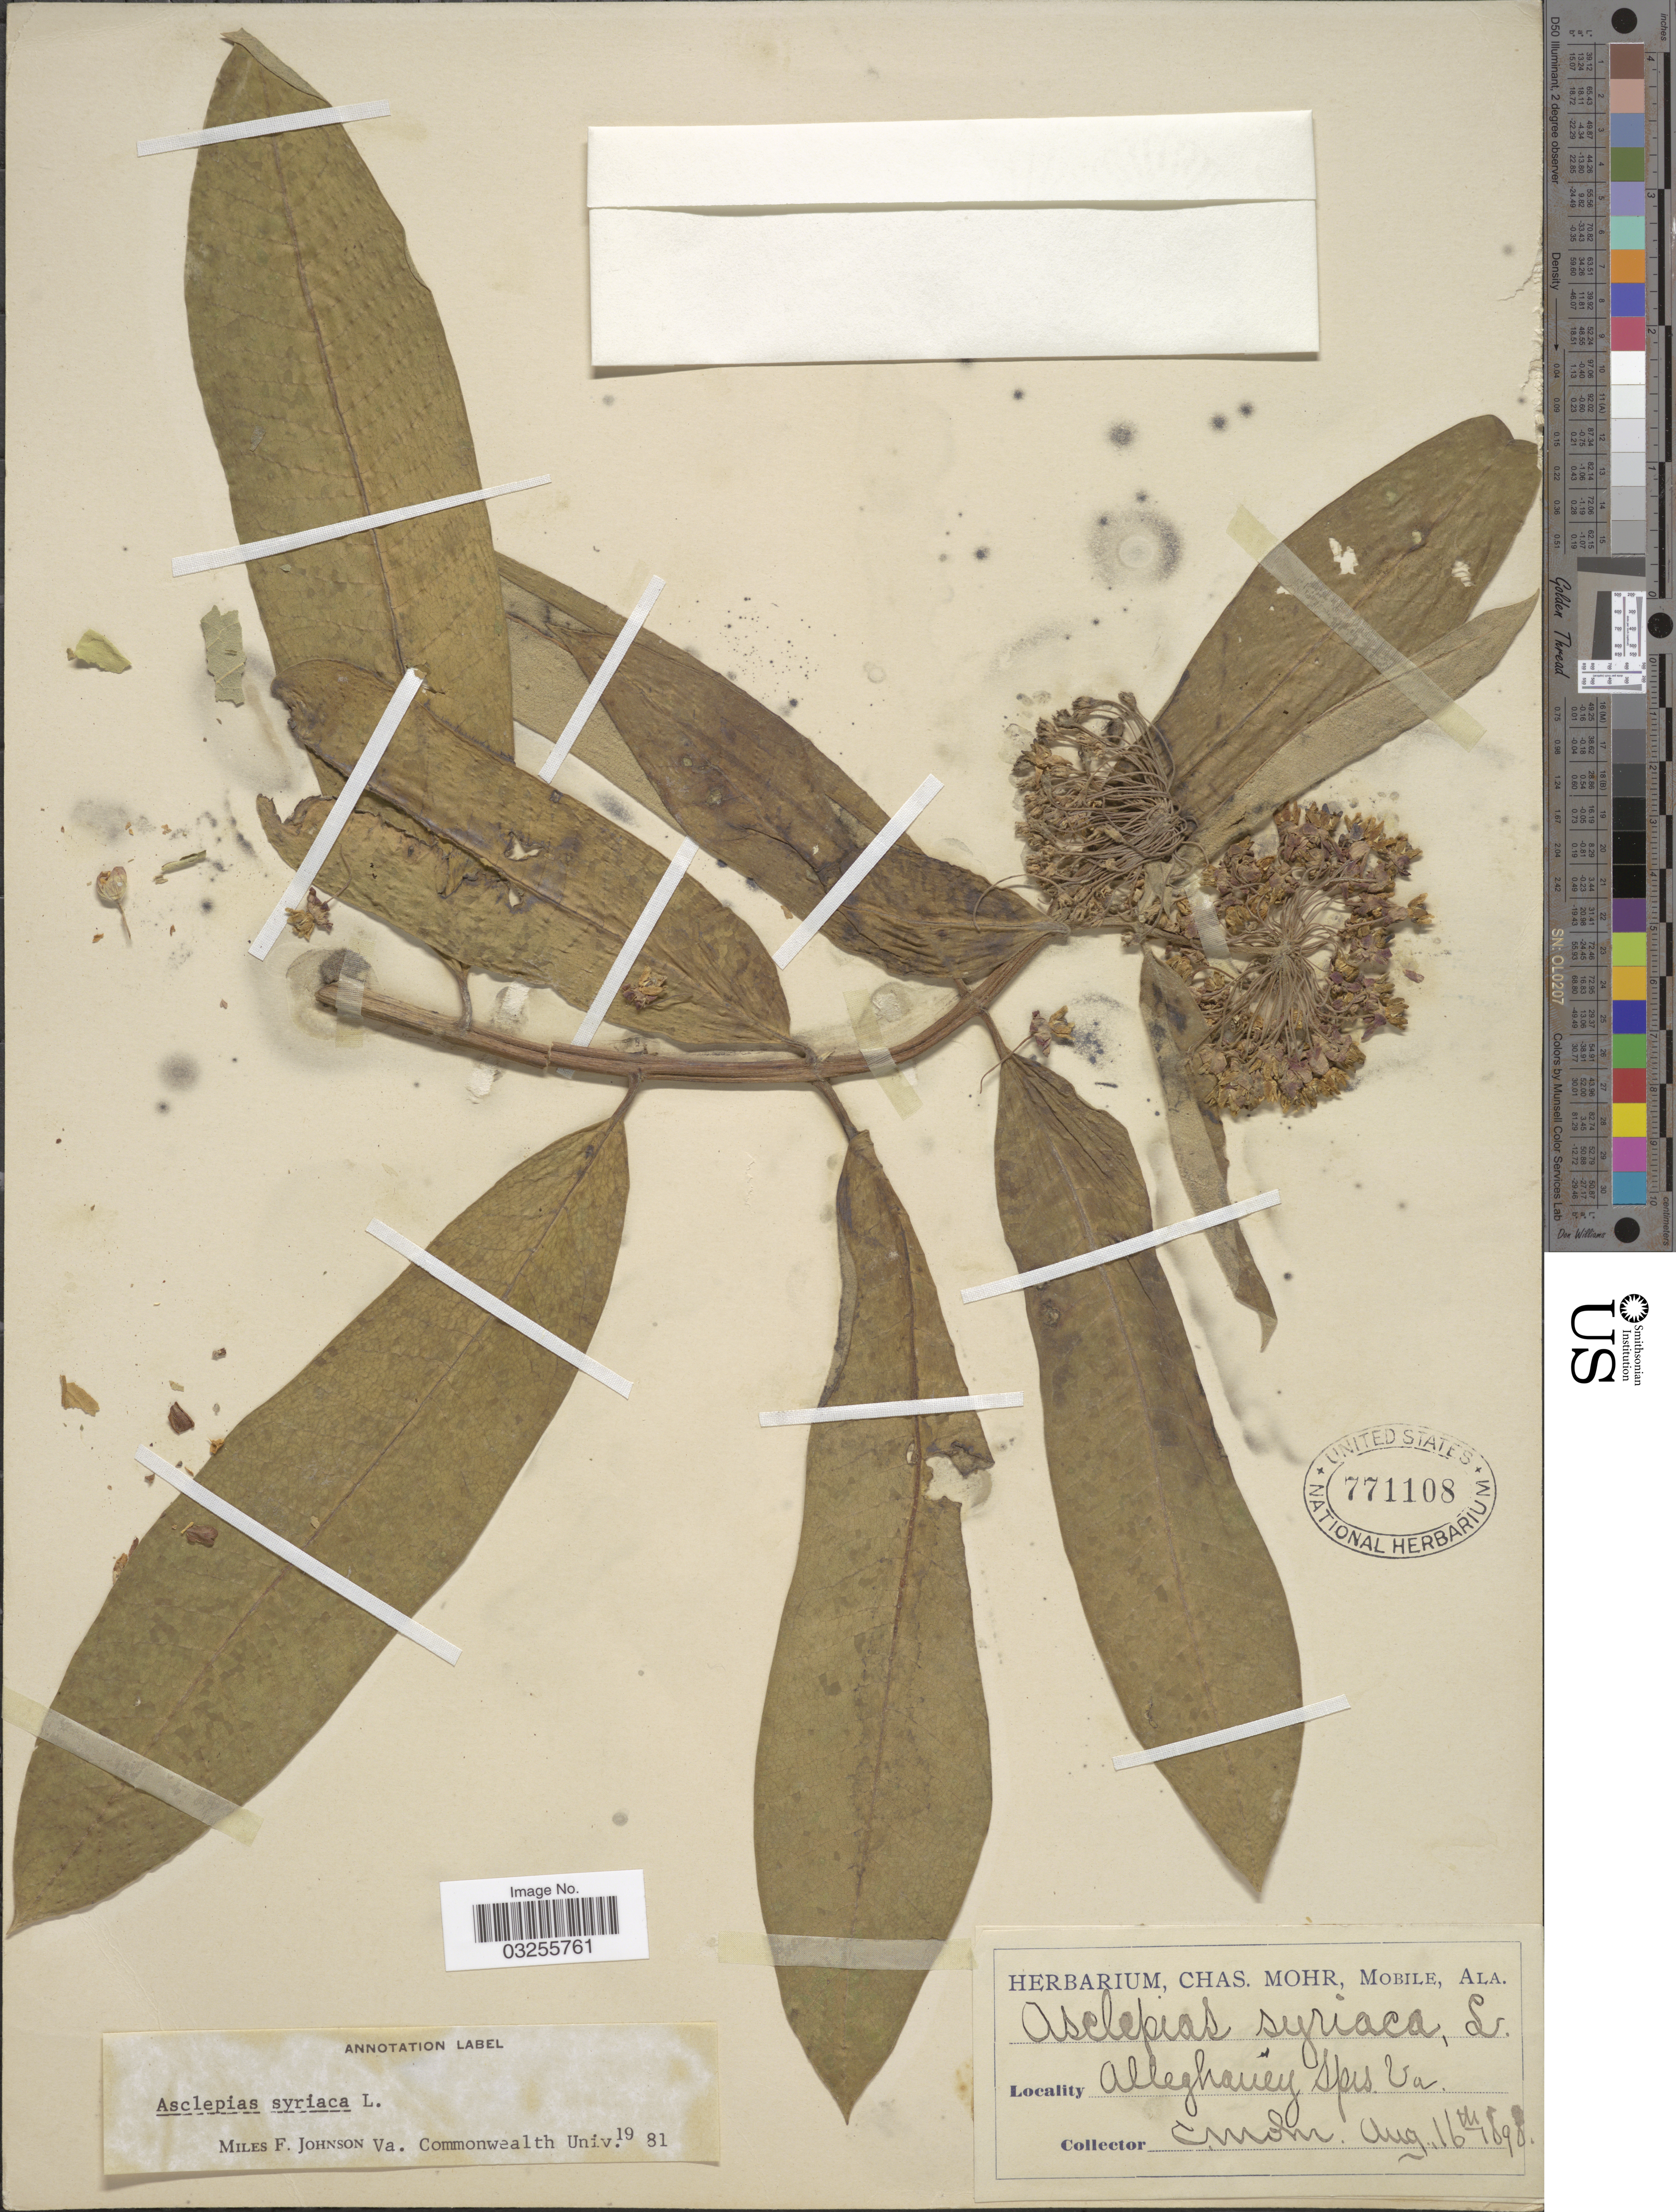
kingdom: Plantae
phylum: Tracheophyta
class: Magnoliopsida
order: Gentianales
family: Apocynaceae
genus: Asclepias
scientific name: Asclepias syriaca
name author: L.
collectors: Mohr, C. T. (herbarium)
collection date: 1898-08-16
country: United States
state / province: Virginia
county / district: Montgomery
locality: Alleghany Springs.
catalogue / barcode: US 771108